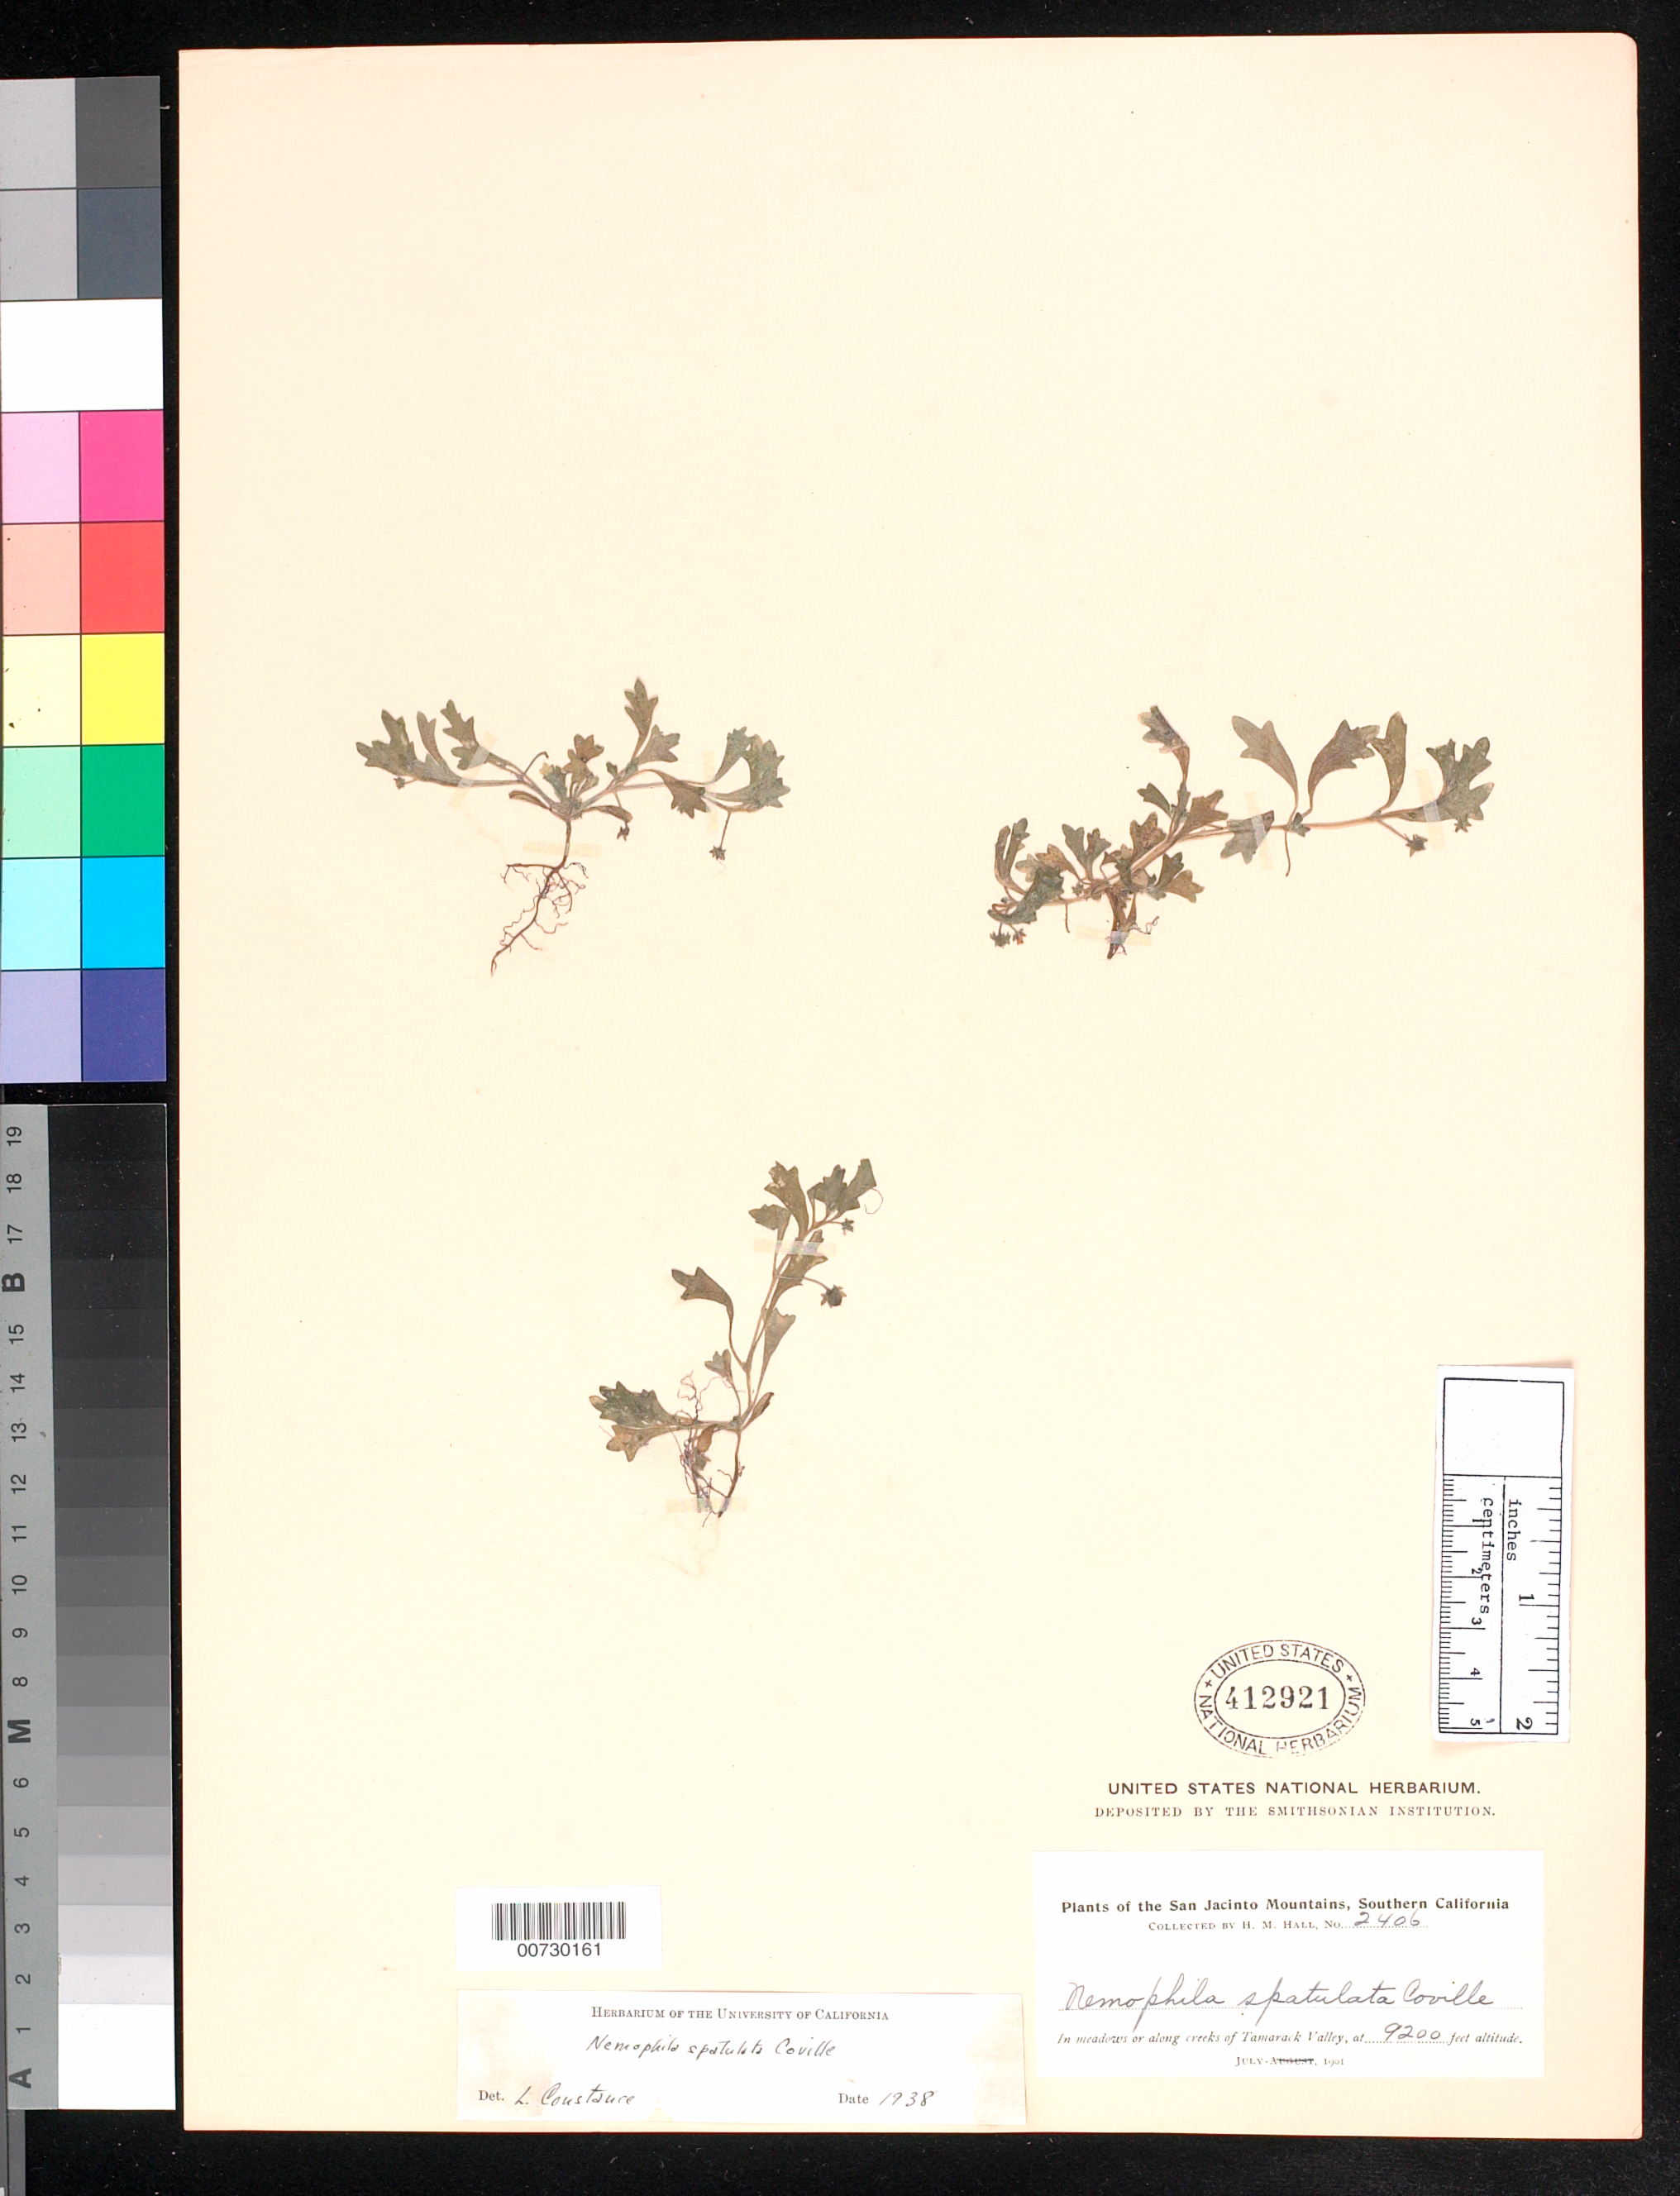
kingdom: Plantae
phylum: Tracheophyta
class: Magnoliopsida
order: Boraginales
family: Hydrophyllaceae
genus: Nemophila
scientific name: Nemophila spatulata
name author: Coville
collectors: H. M. Hall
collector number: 2406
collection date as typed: Jul 1901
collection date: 1901-07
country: United States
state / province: California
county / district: Riverside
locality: In meadows or along creeks of Tamarack Valley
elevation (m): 2804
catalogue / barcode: US 412921